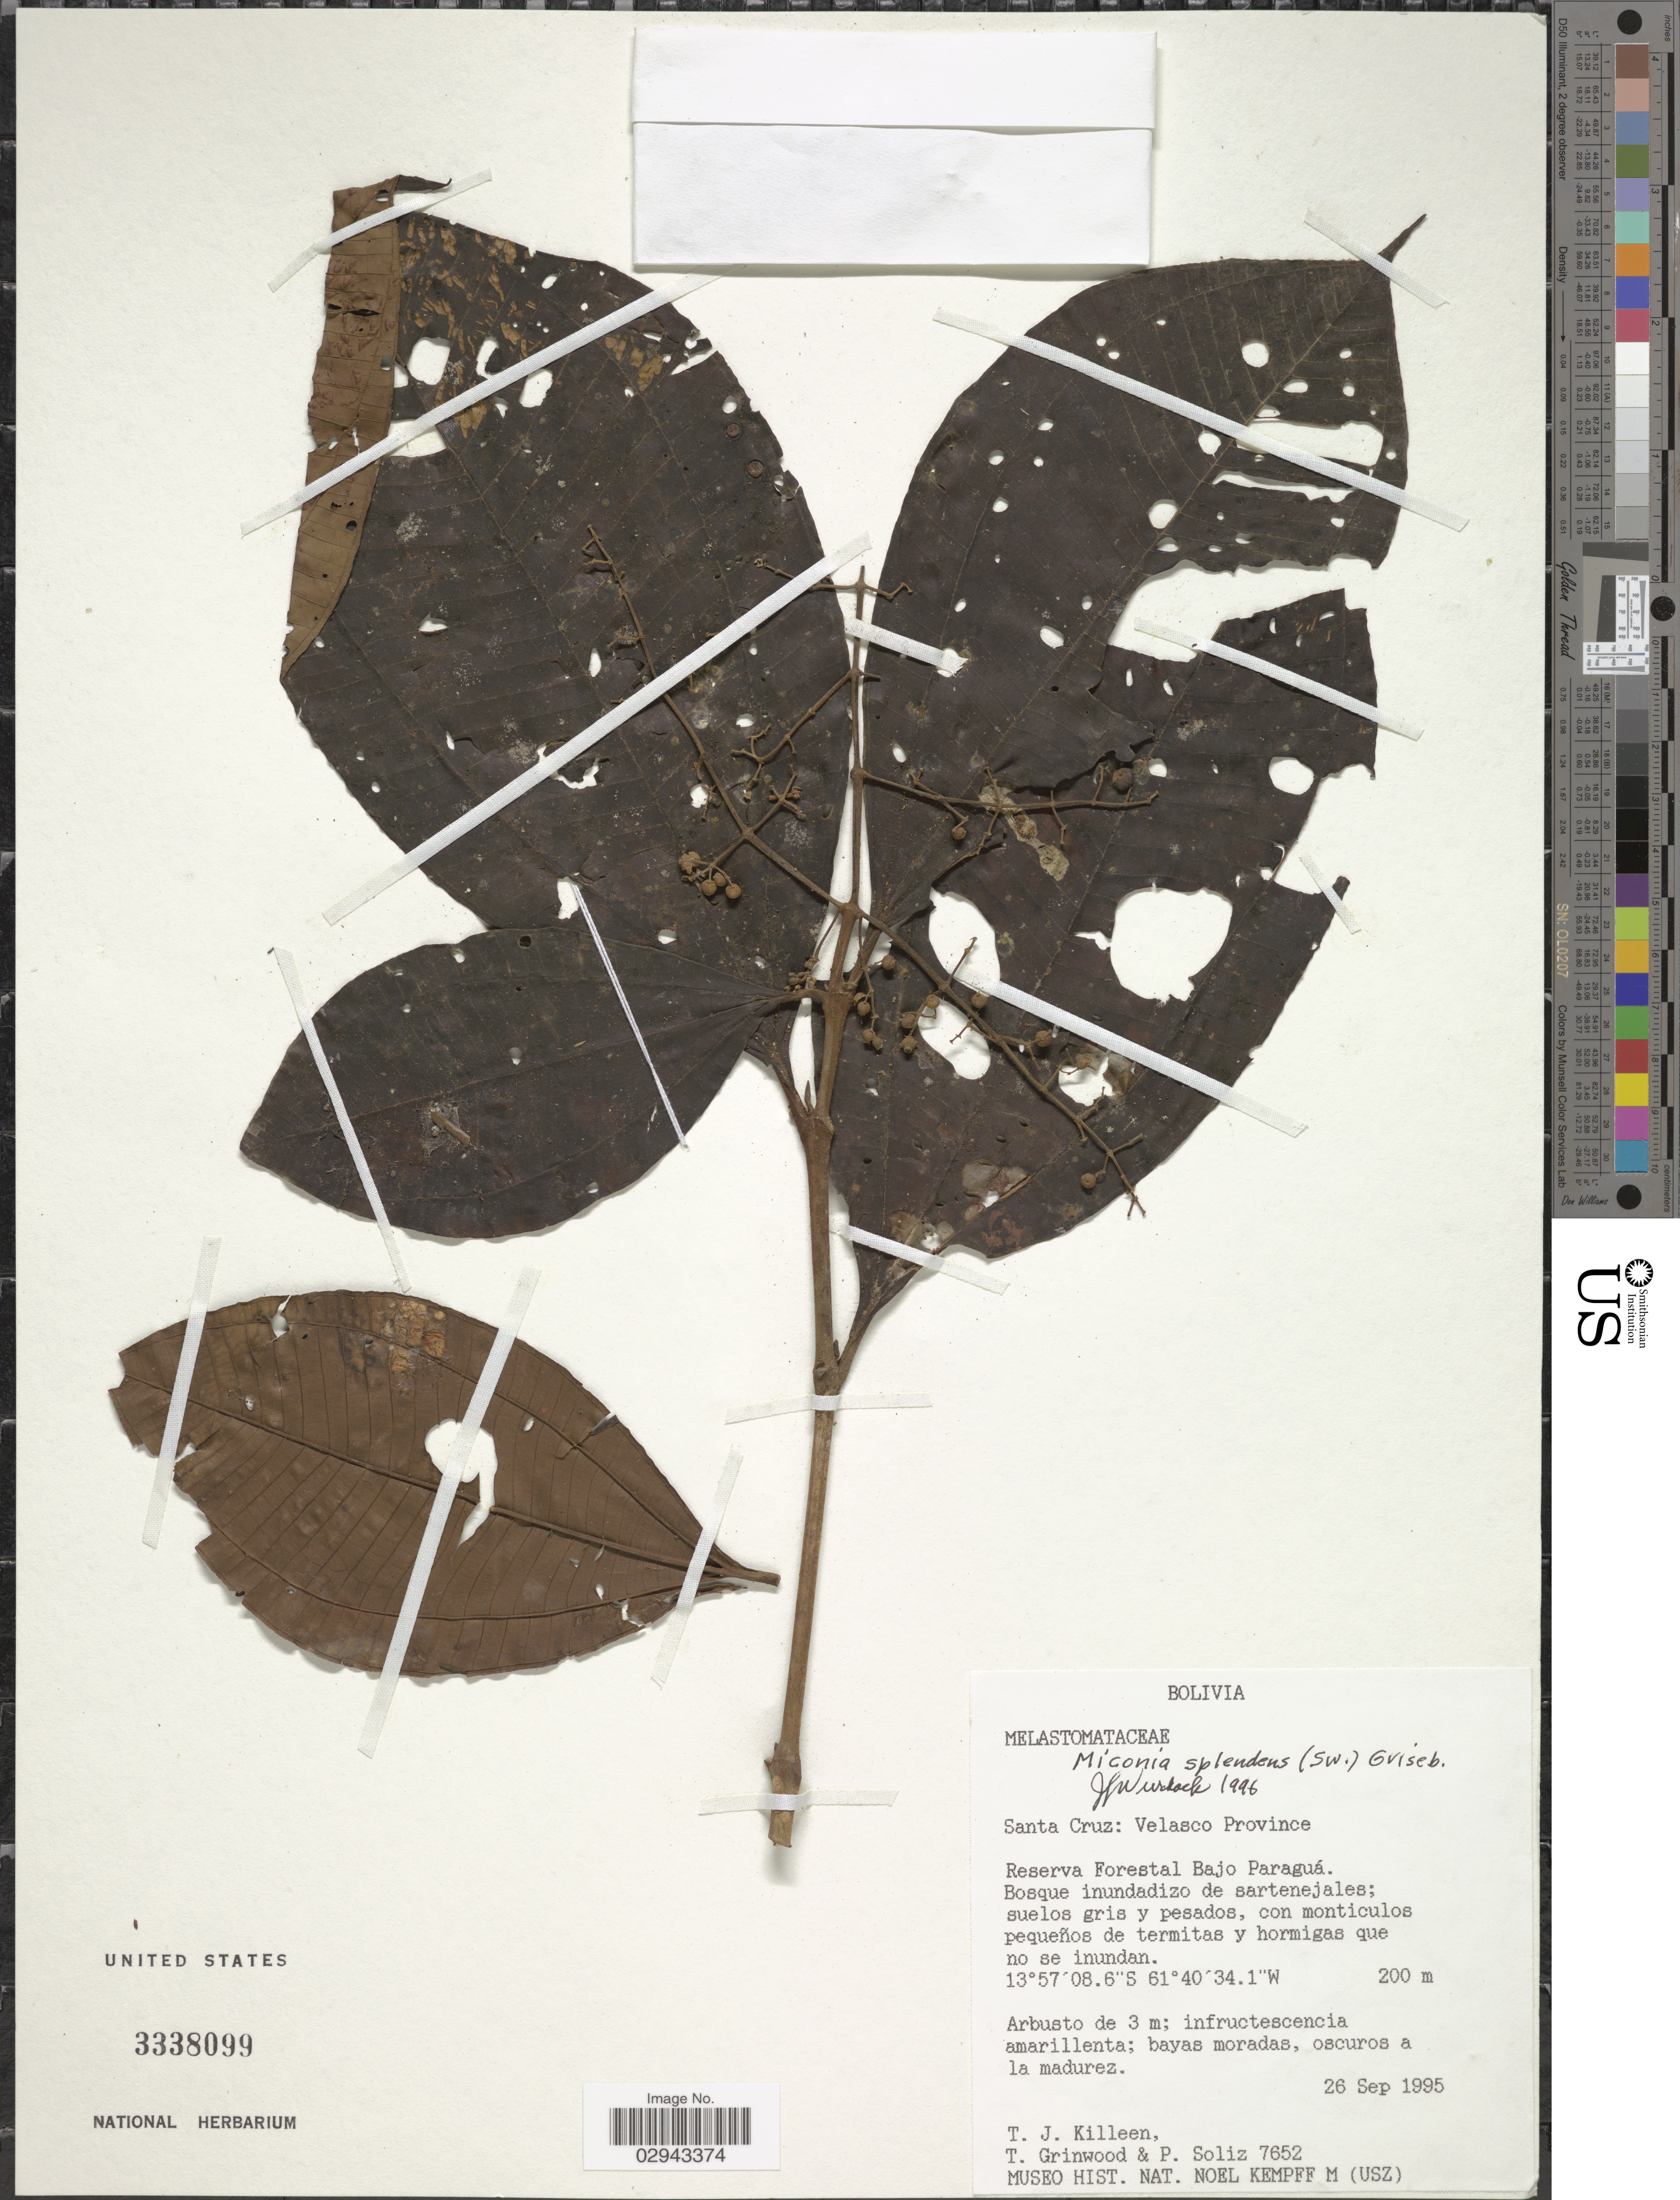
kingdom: Plantae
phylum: Tracheophyta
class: Magnoliopsida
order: Myrtales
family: Melastomataceae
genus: Miconia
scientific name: Miconia splendens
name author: (Sw.) Griseb.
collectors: T. J. Killeen, T. Grinwood & P. Soliz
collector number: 7652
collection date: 1995-09-26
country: Bolivia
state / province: Santa Cruz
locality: Velasco Province. Reserva Forestal Bajo Paraguá.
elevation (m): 200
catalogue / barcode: US 3338099